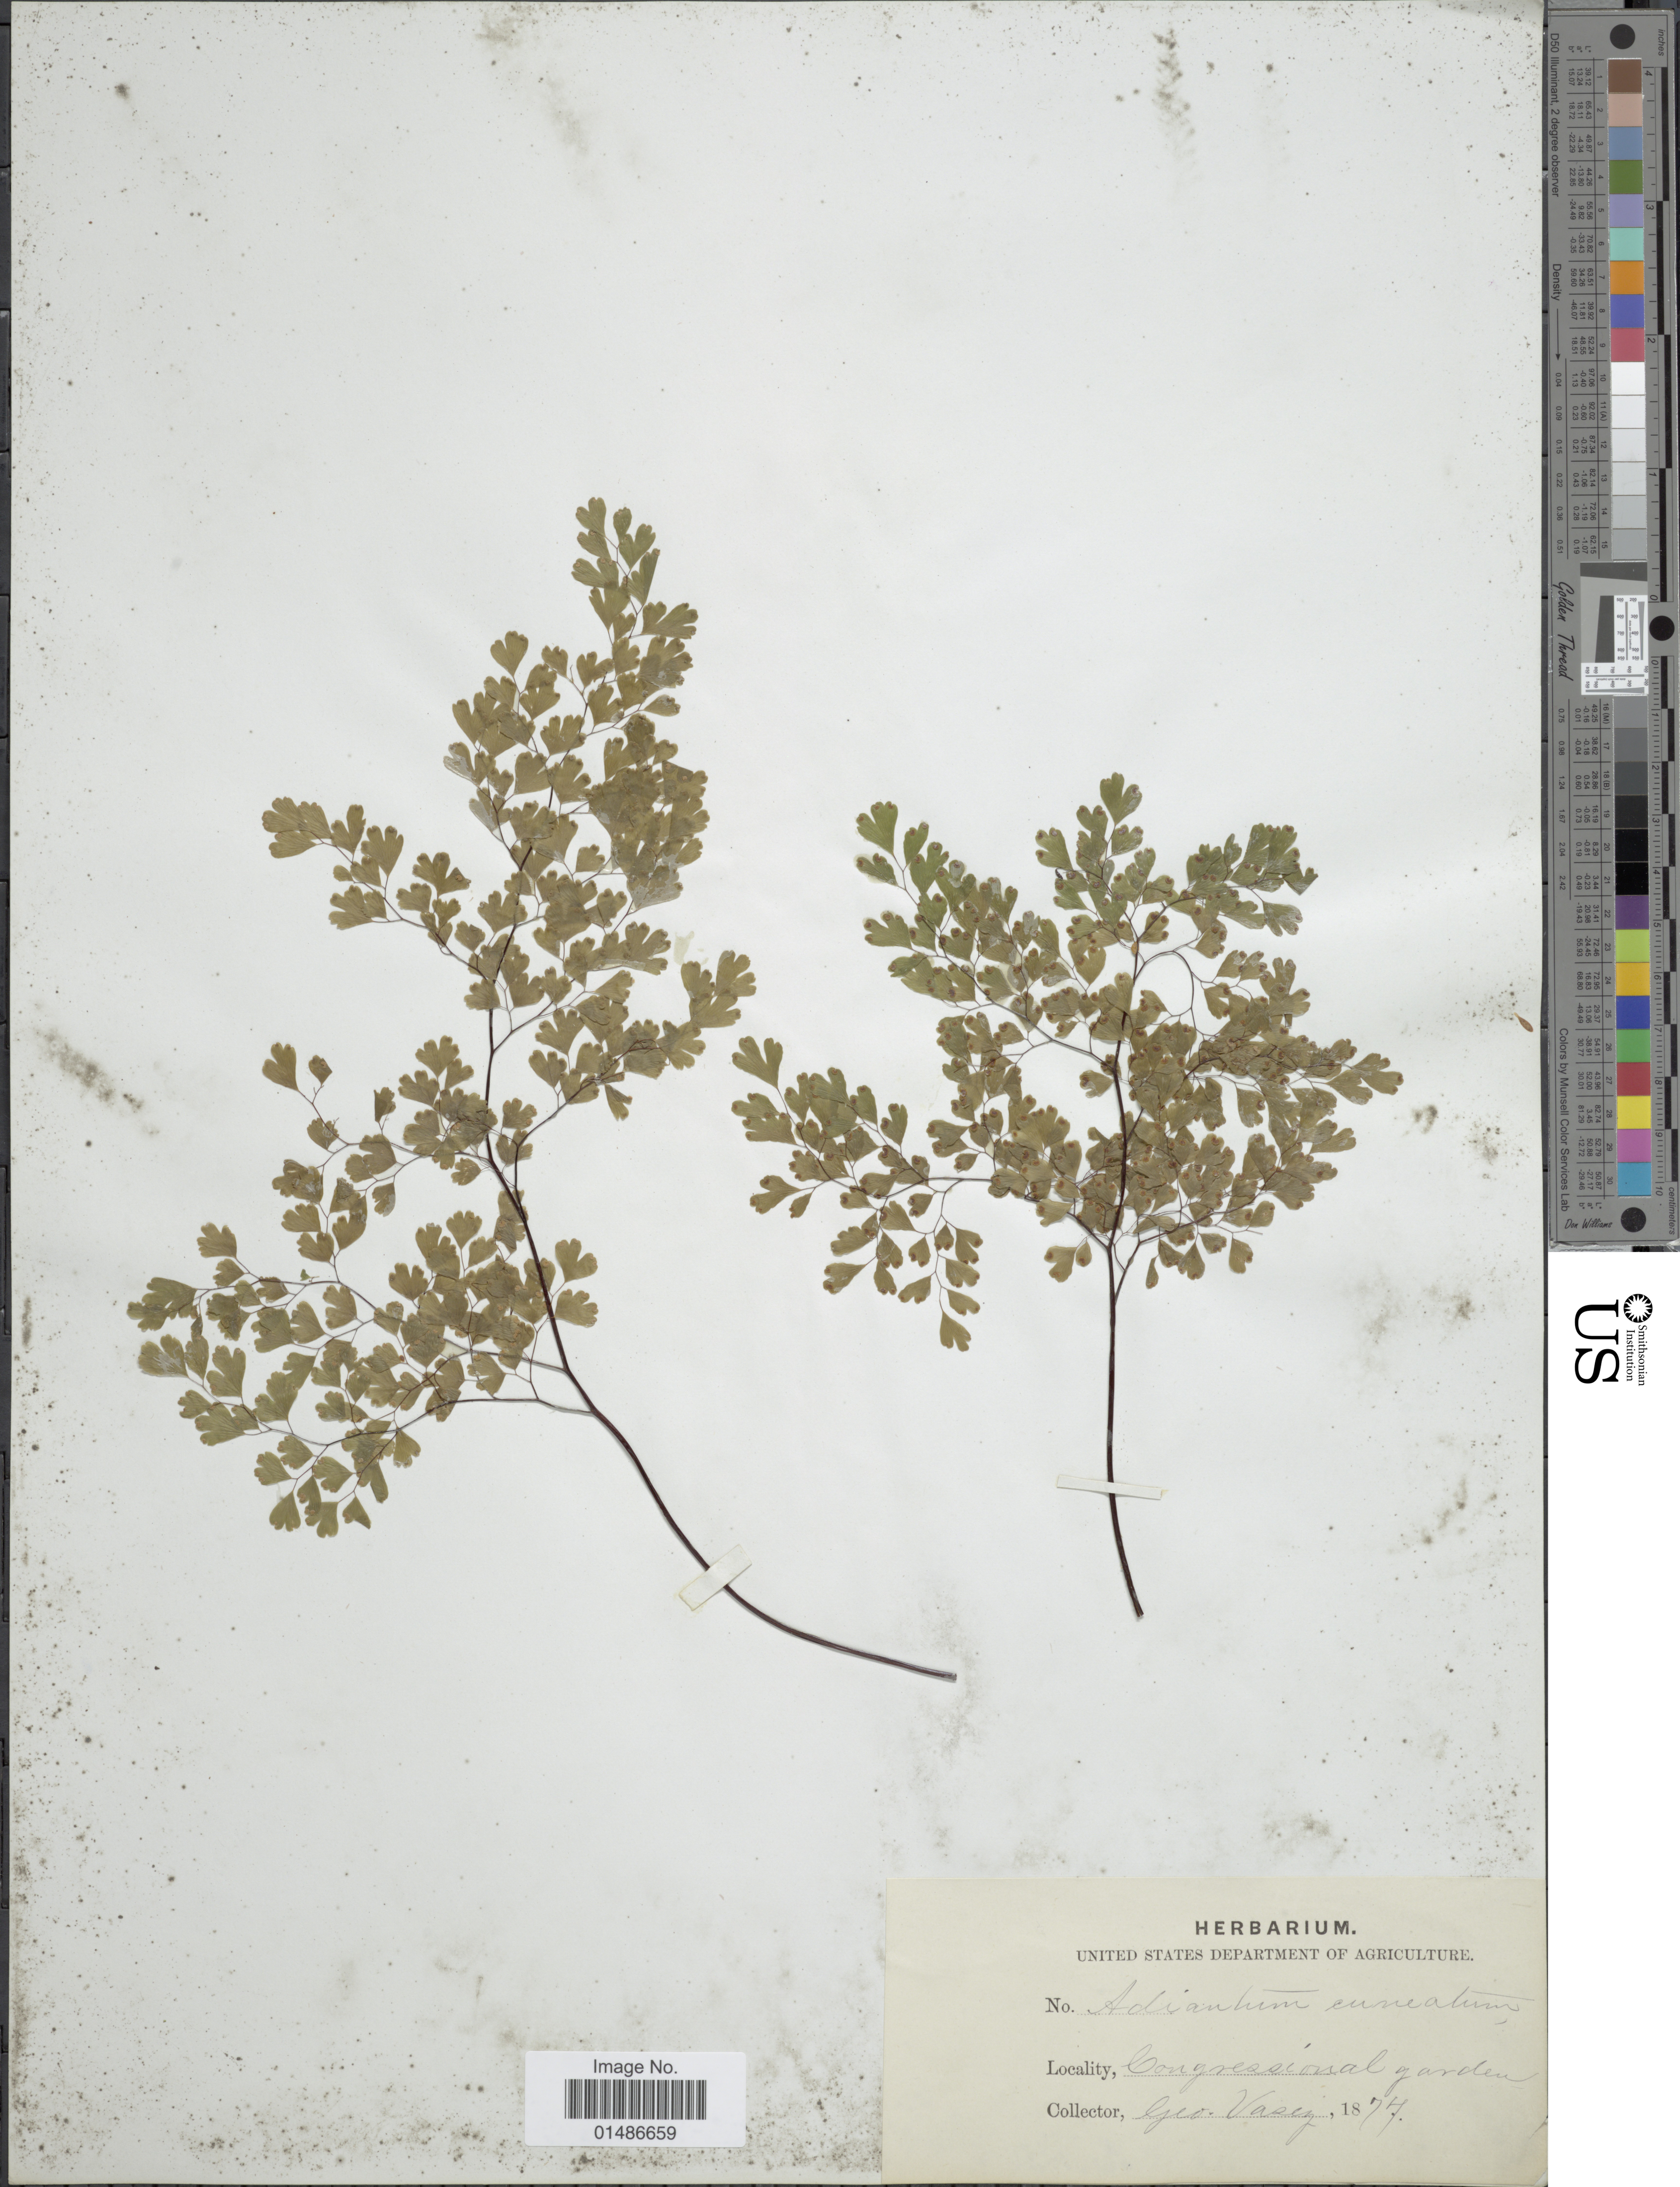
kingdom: Plantae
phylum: Tracheophyta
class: Polypodiopsida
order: Polypodiales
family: Pteridaceae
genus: Adiantum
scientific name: Adiantum raddianum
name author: C. Presl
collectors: G. R. Vasey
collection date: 1874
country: United States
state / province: District of Columbia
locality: Congressional garden.